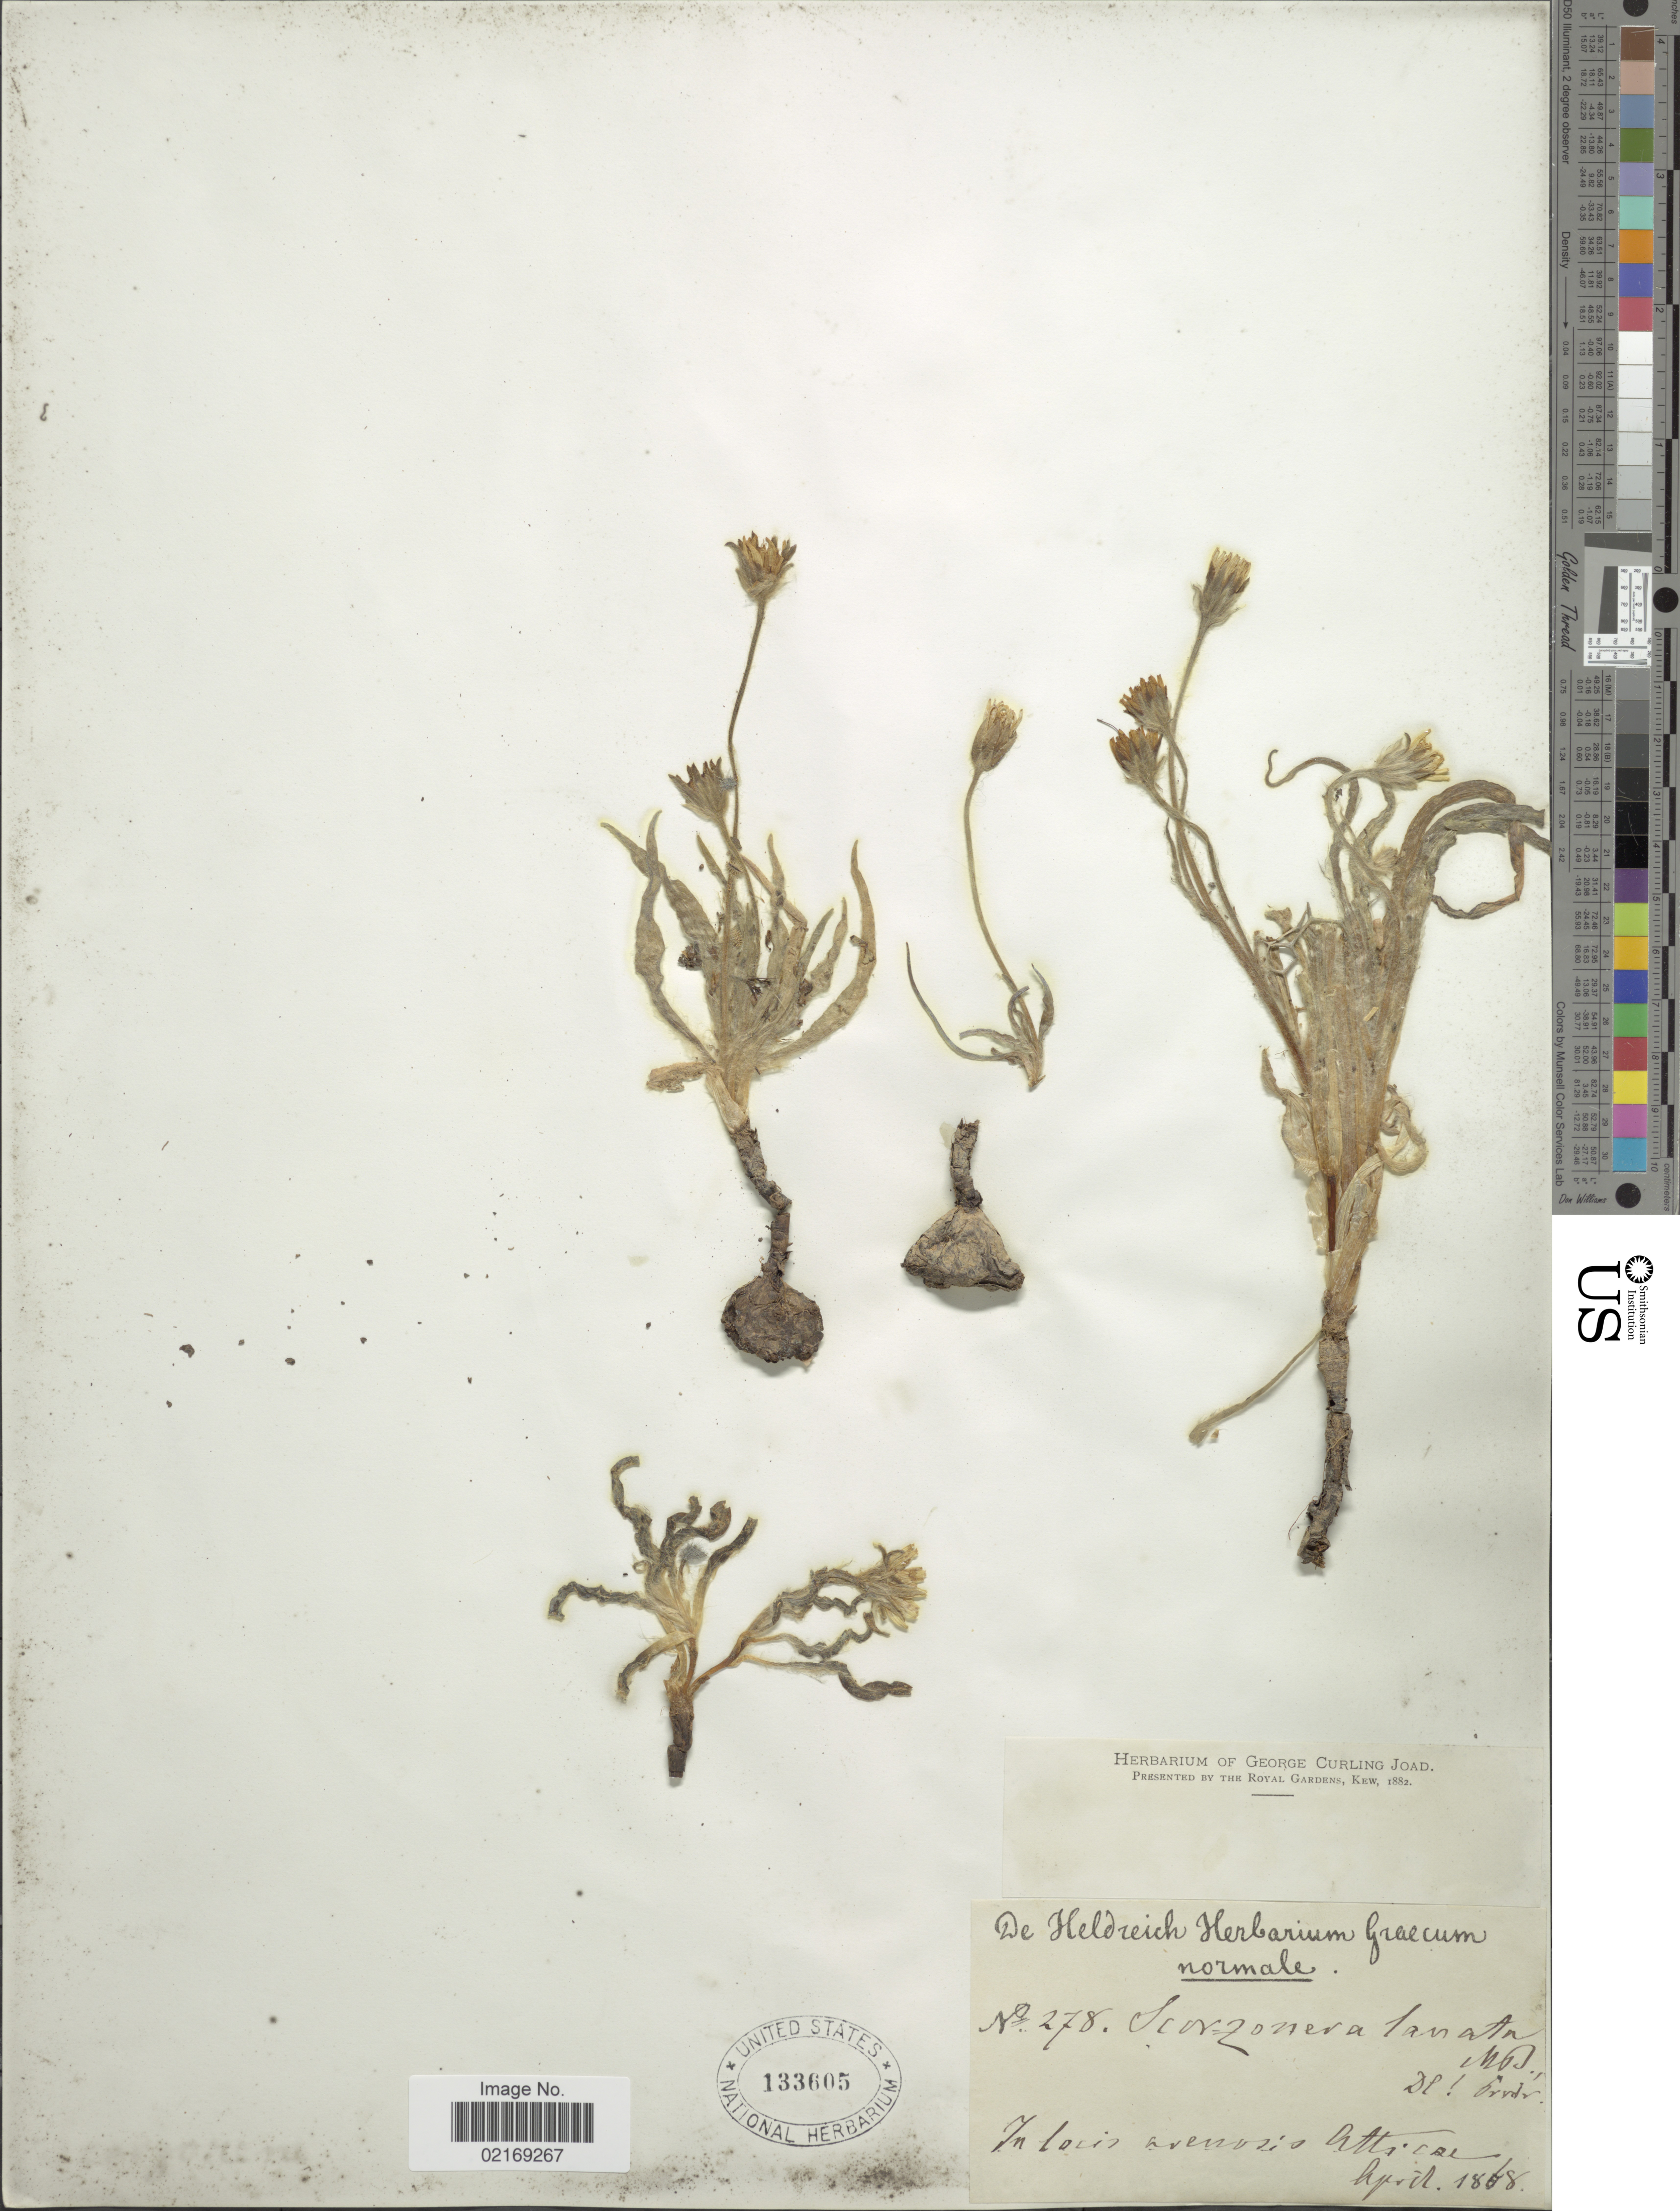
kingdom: Plantae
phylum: Tracheophyta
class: Magnoliopsida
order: Asterales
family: Asteraceae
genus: Scorzonera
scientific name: Scorzonera lanata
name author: M. Bieb.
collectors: ex herb. De Heldreich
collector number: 278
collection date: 1868-04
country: Greece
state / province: Attica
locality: In locis arenosis Atticae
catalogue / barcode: US 133605